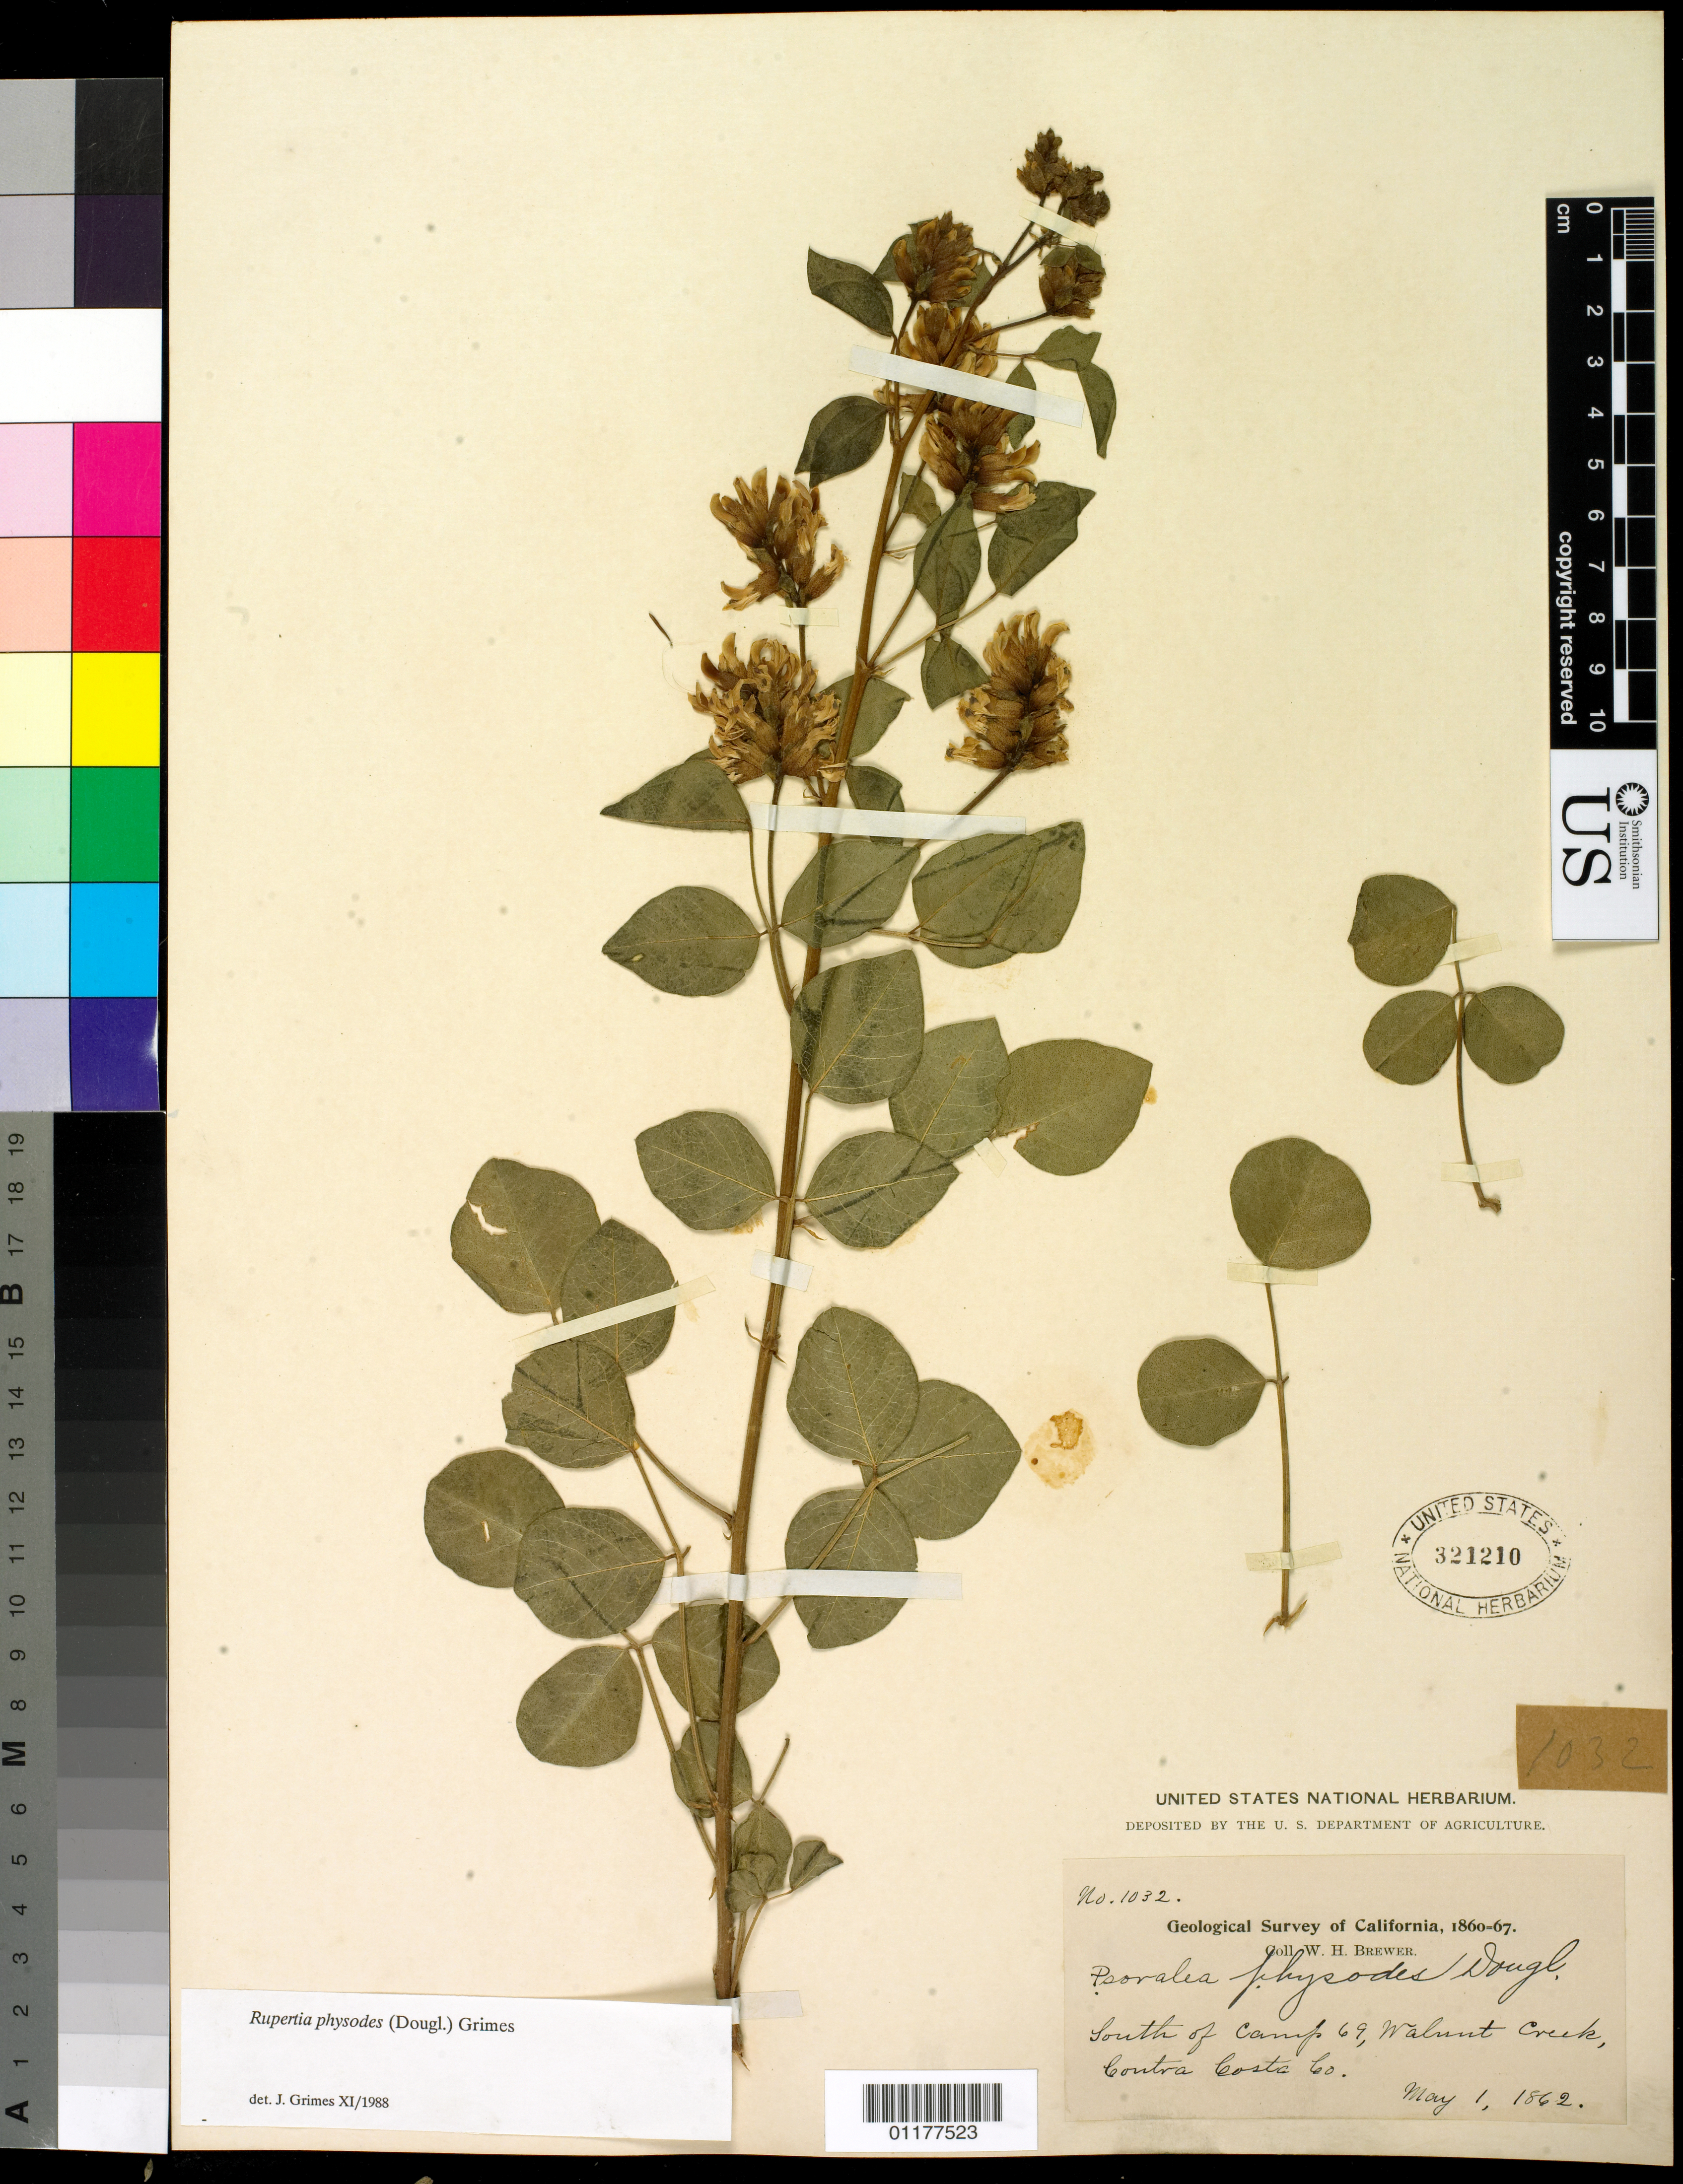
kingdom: Plantae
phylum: Tracheophyta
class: Magnoliopsida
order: Fabales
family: Fabaceae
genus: Rupertia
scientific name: Rupertia physodes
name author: (Douglas) J.W. Grimes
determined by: Grimes, J.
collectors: W. H. Brewer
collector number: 1032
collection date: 1862-05-01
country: United States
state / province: California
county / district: Contra Costa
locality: South of Camp 69, Walnut Creek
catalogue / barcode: US 321210